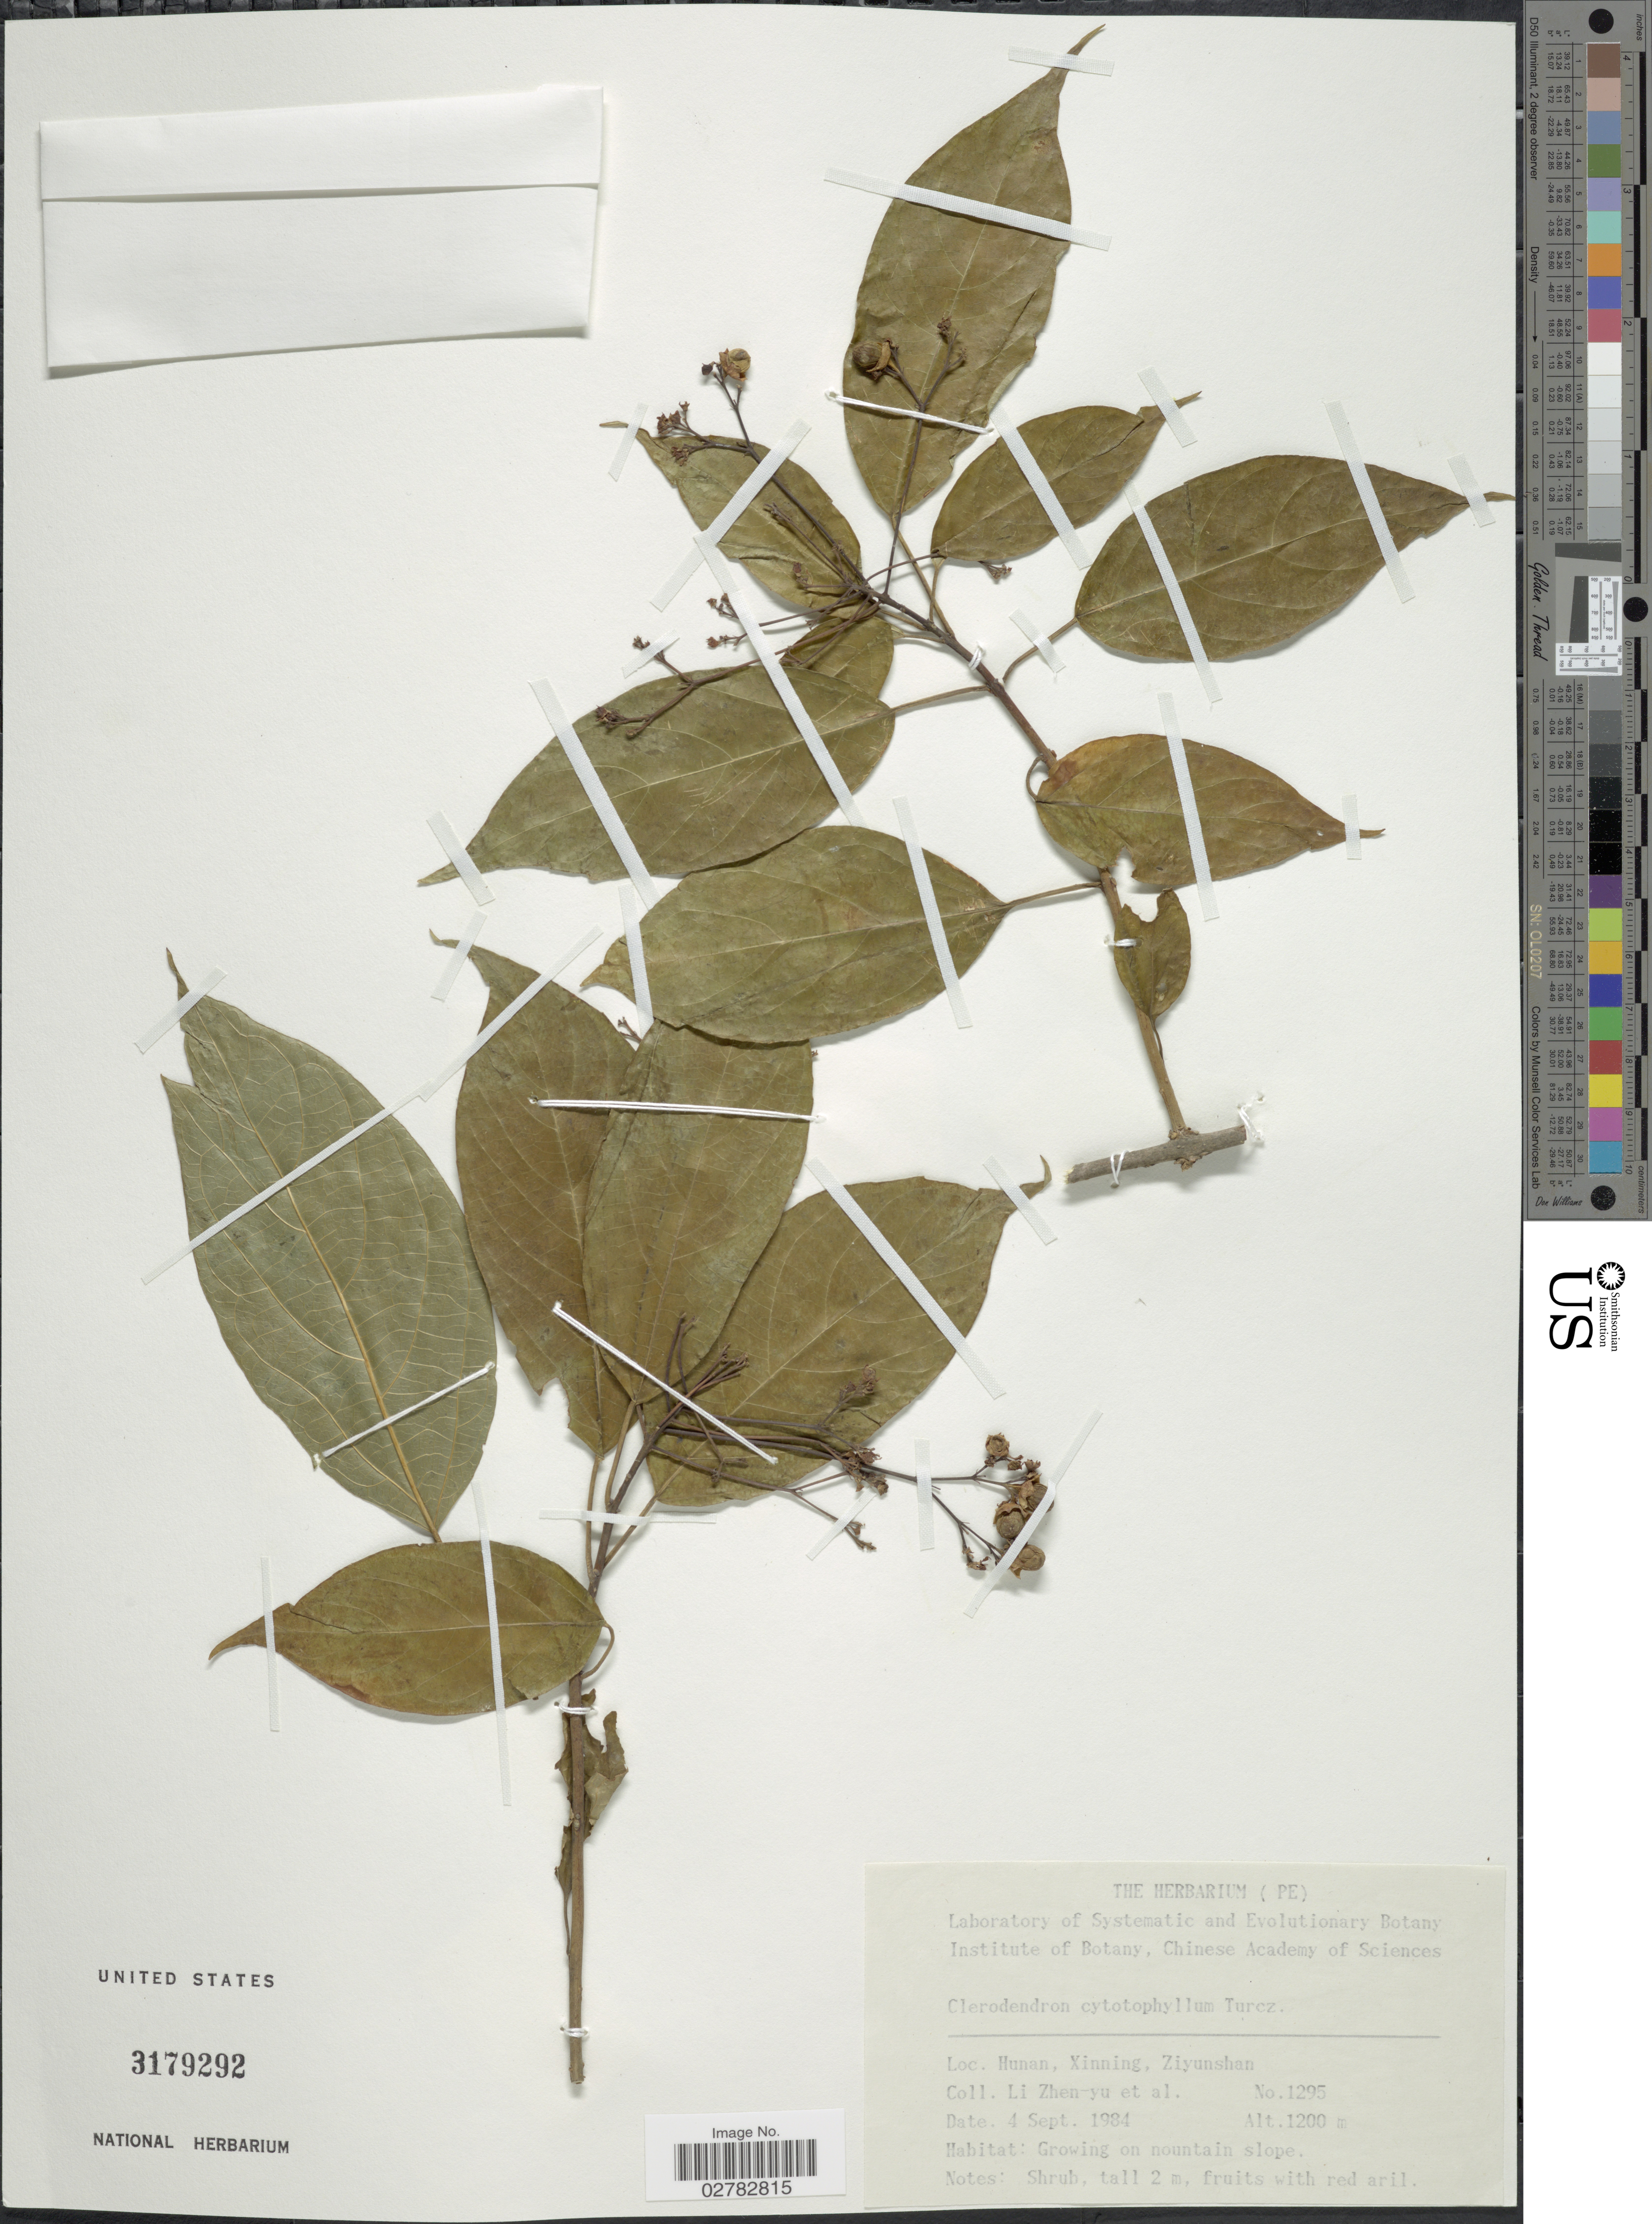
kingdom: Plantae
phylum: Tracheophyta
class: Magnoliopsida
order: Lamiales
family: Lamiaceae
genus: Clerodendrum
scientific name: Clerodendrum cyrtophyllum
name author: Turcz.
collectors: Z. Y. Li & et al.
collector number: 1295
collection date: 1984-09-04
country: China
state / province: Hunan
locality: Xinning, Ziyunshan.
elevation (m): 1200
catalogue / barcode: US 3179292